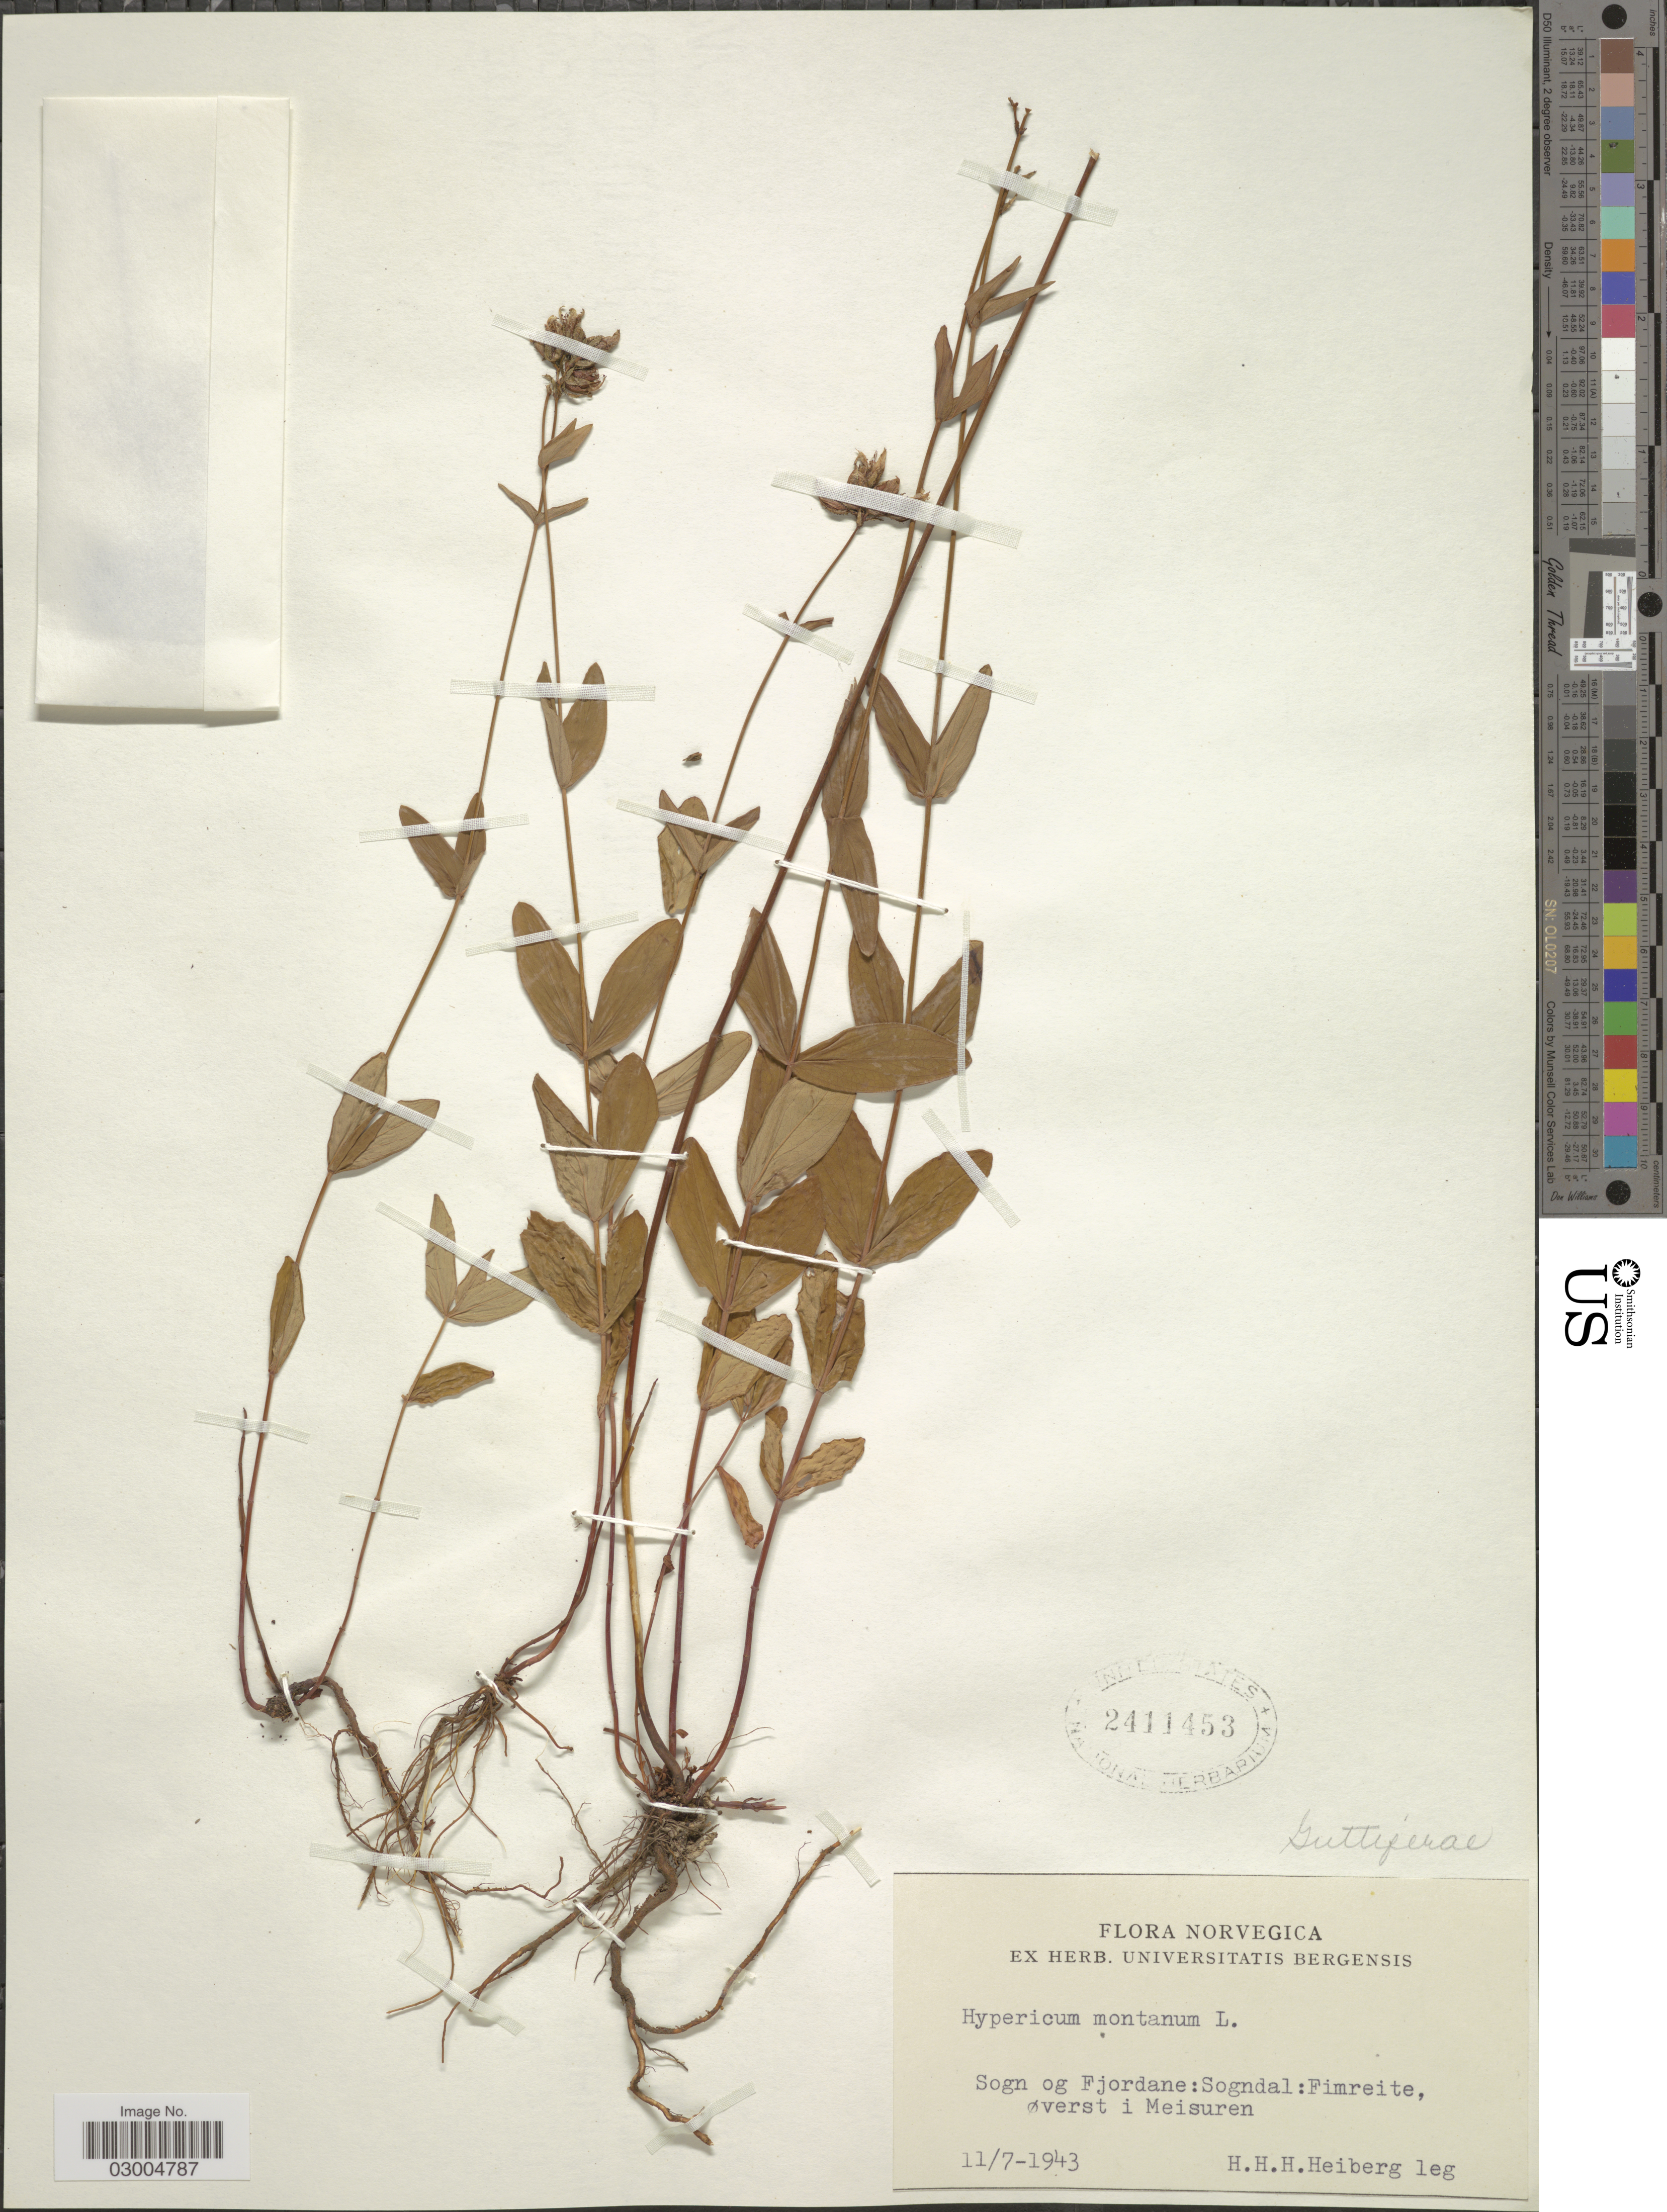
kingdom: Plantae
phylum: Tracheophyta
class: Magnoliopsida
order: Malpighiales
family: Hypericaceae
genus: Hypericum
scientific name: Hypericum montanum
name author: L.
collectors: H. Heiberg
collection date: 1943-07-11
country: Norway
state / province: Sogn og Fjordane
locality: Norvegica. Sogndal: Fimreite, øverst i Meisuren.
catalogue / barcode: US 2411453